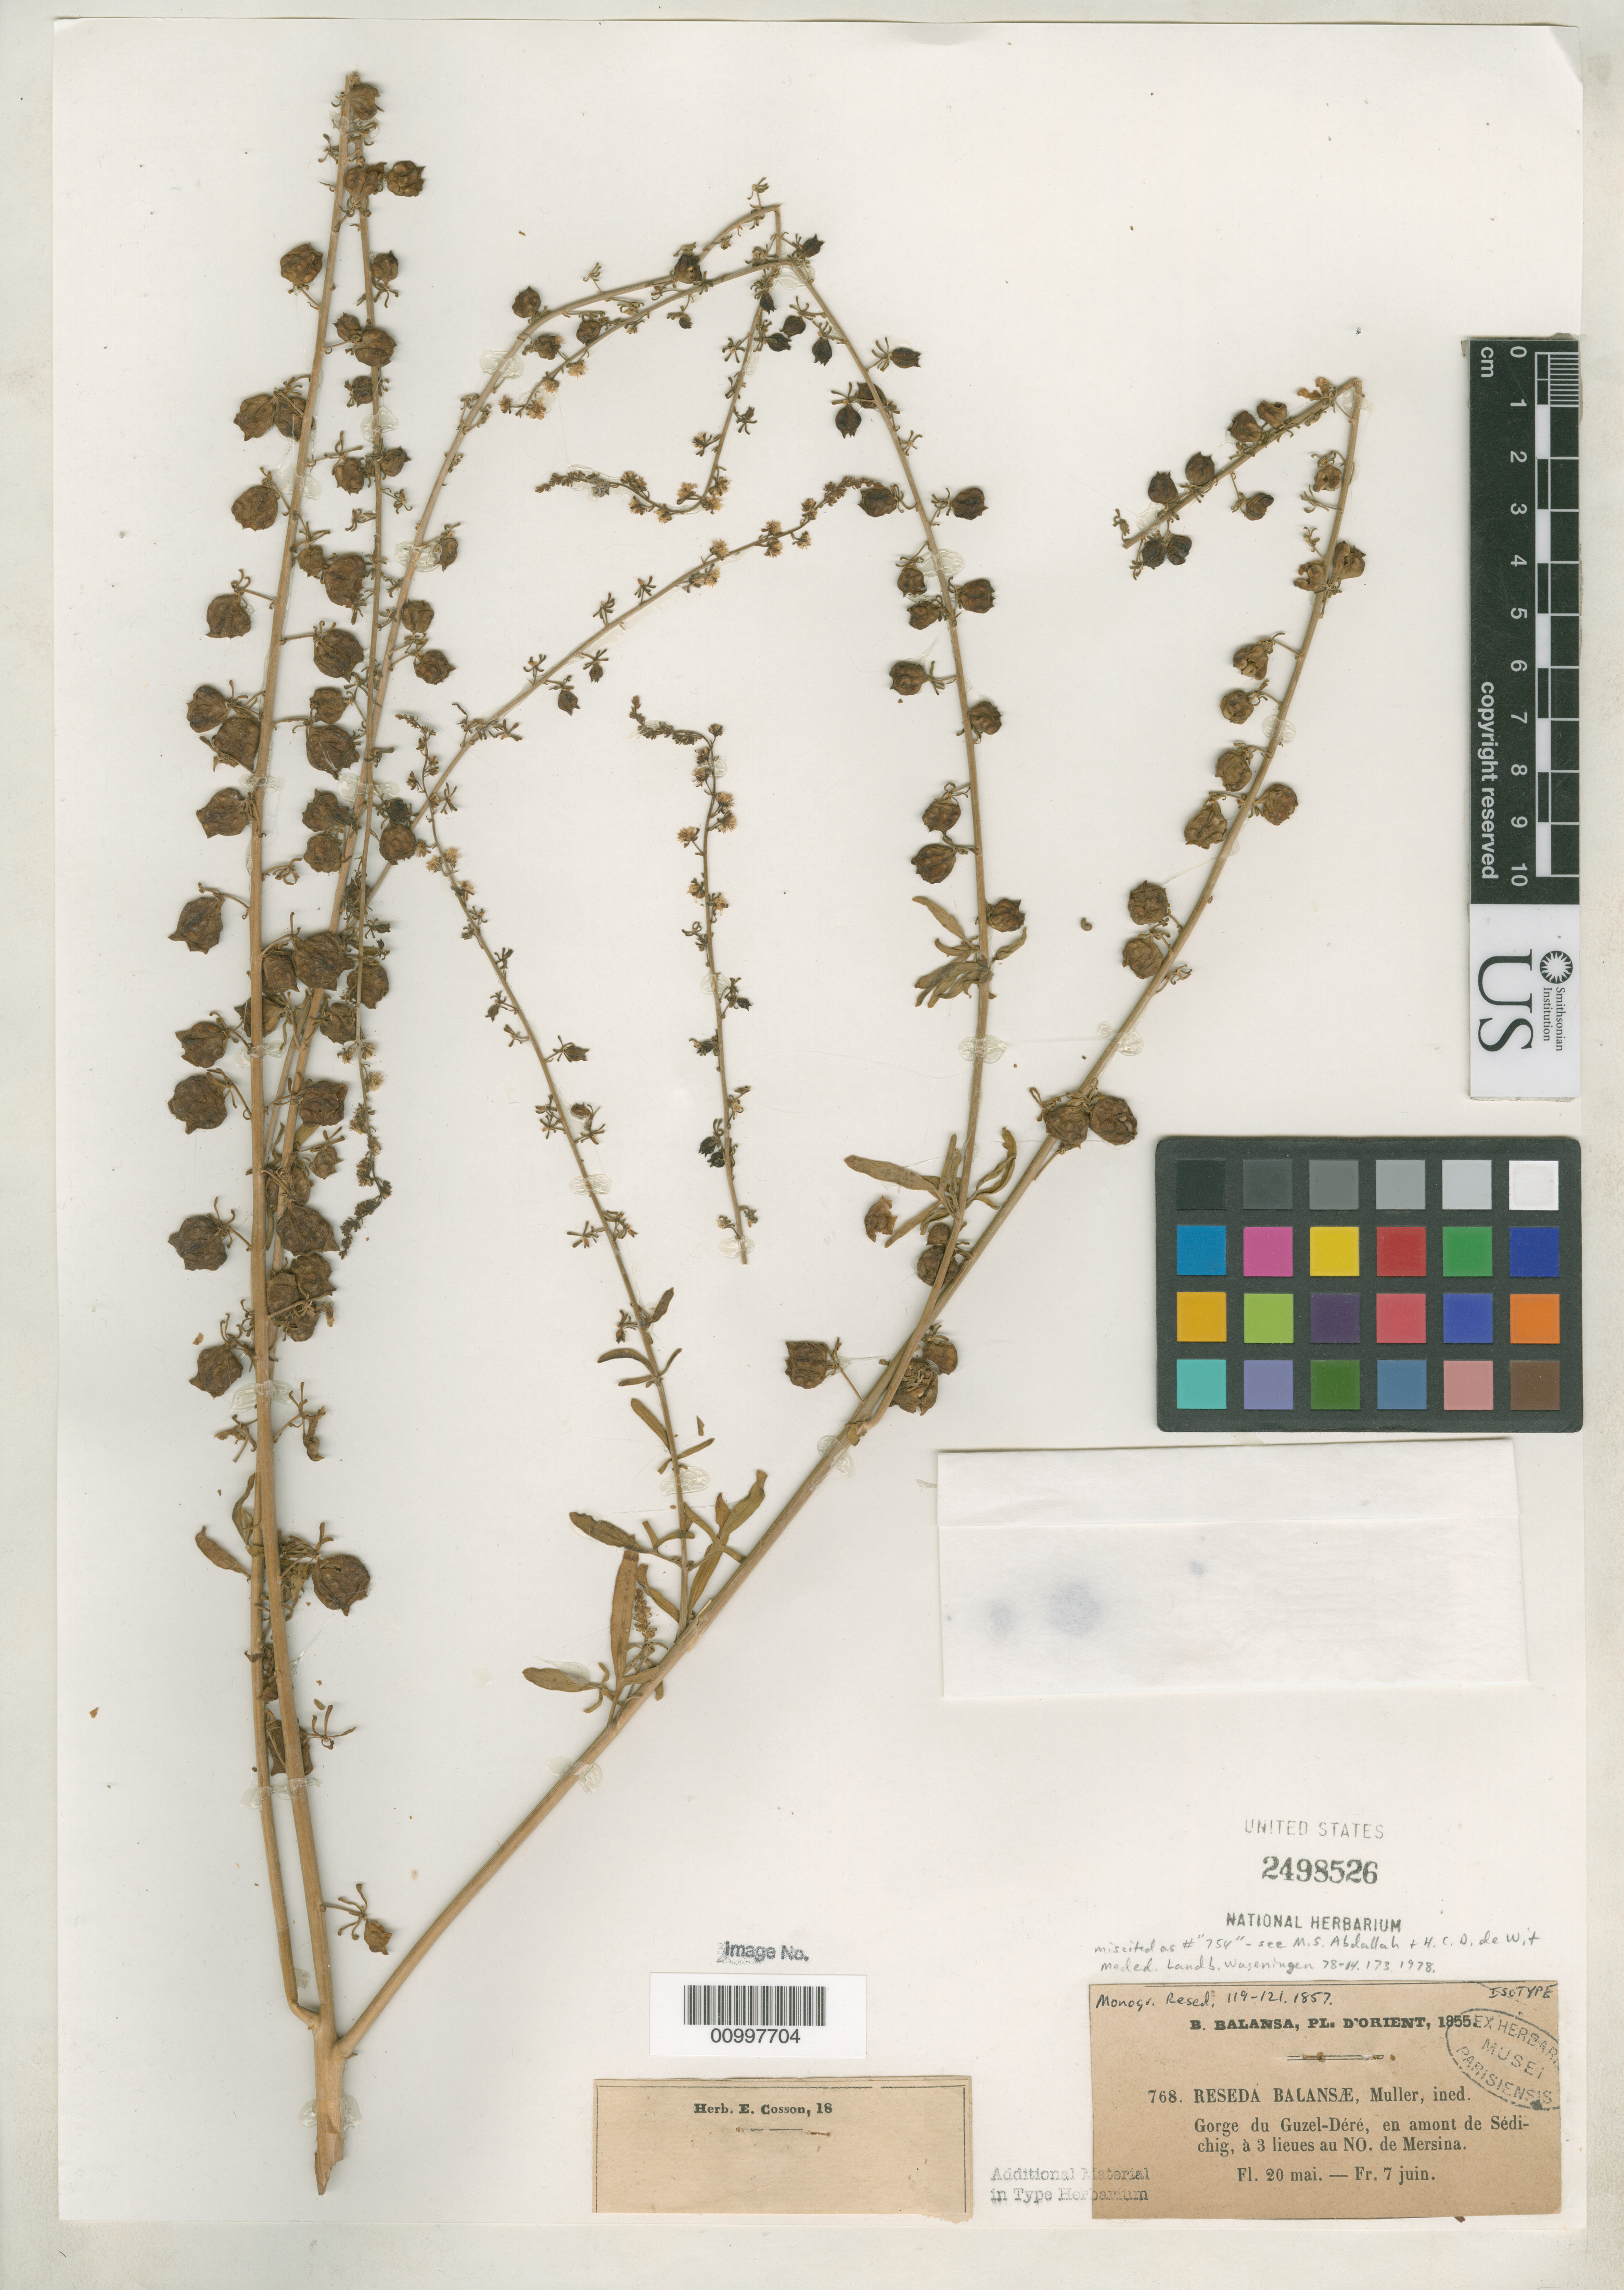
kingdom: Plantae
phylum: Tracheophyta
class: Magnoliopsida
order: Brassicales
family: Resedaceae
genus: Reseda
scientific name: Reseda balansae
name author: Müll. Arg.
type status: Isosyntype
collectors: B. Balansa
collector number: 768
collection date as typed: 20 May 1855 and 07 Jun 1855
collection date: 1855-05-20,1855-06-07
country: Turkey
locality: Gorge du Guzel-Déré, en amont de Sédichig, à 3 lieues au No. de Mersina.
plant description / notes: Type apparently cited erroneously by Mueller as Balansa 754 (see Abdallah & De Wit 1978, Meded. Landb. Wageningen 78-14: 173).; Abdallah & De Wit (1978) cite "type" (C) and "isotypes" but sheets are mounted with two collections (flowering, May; fruiting; June).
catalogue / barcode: US 2498526